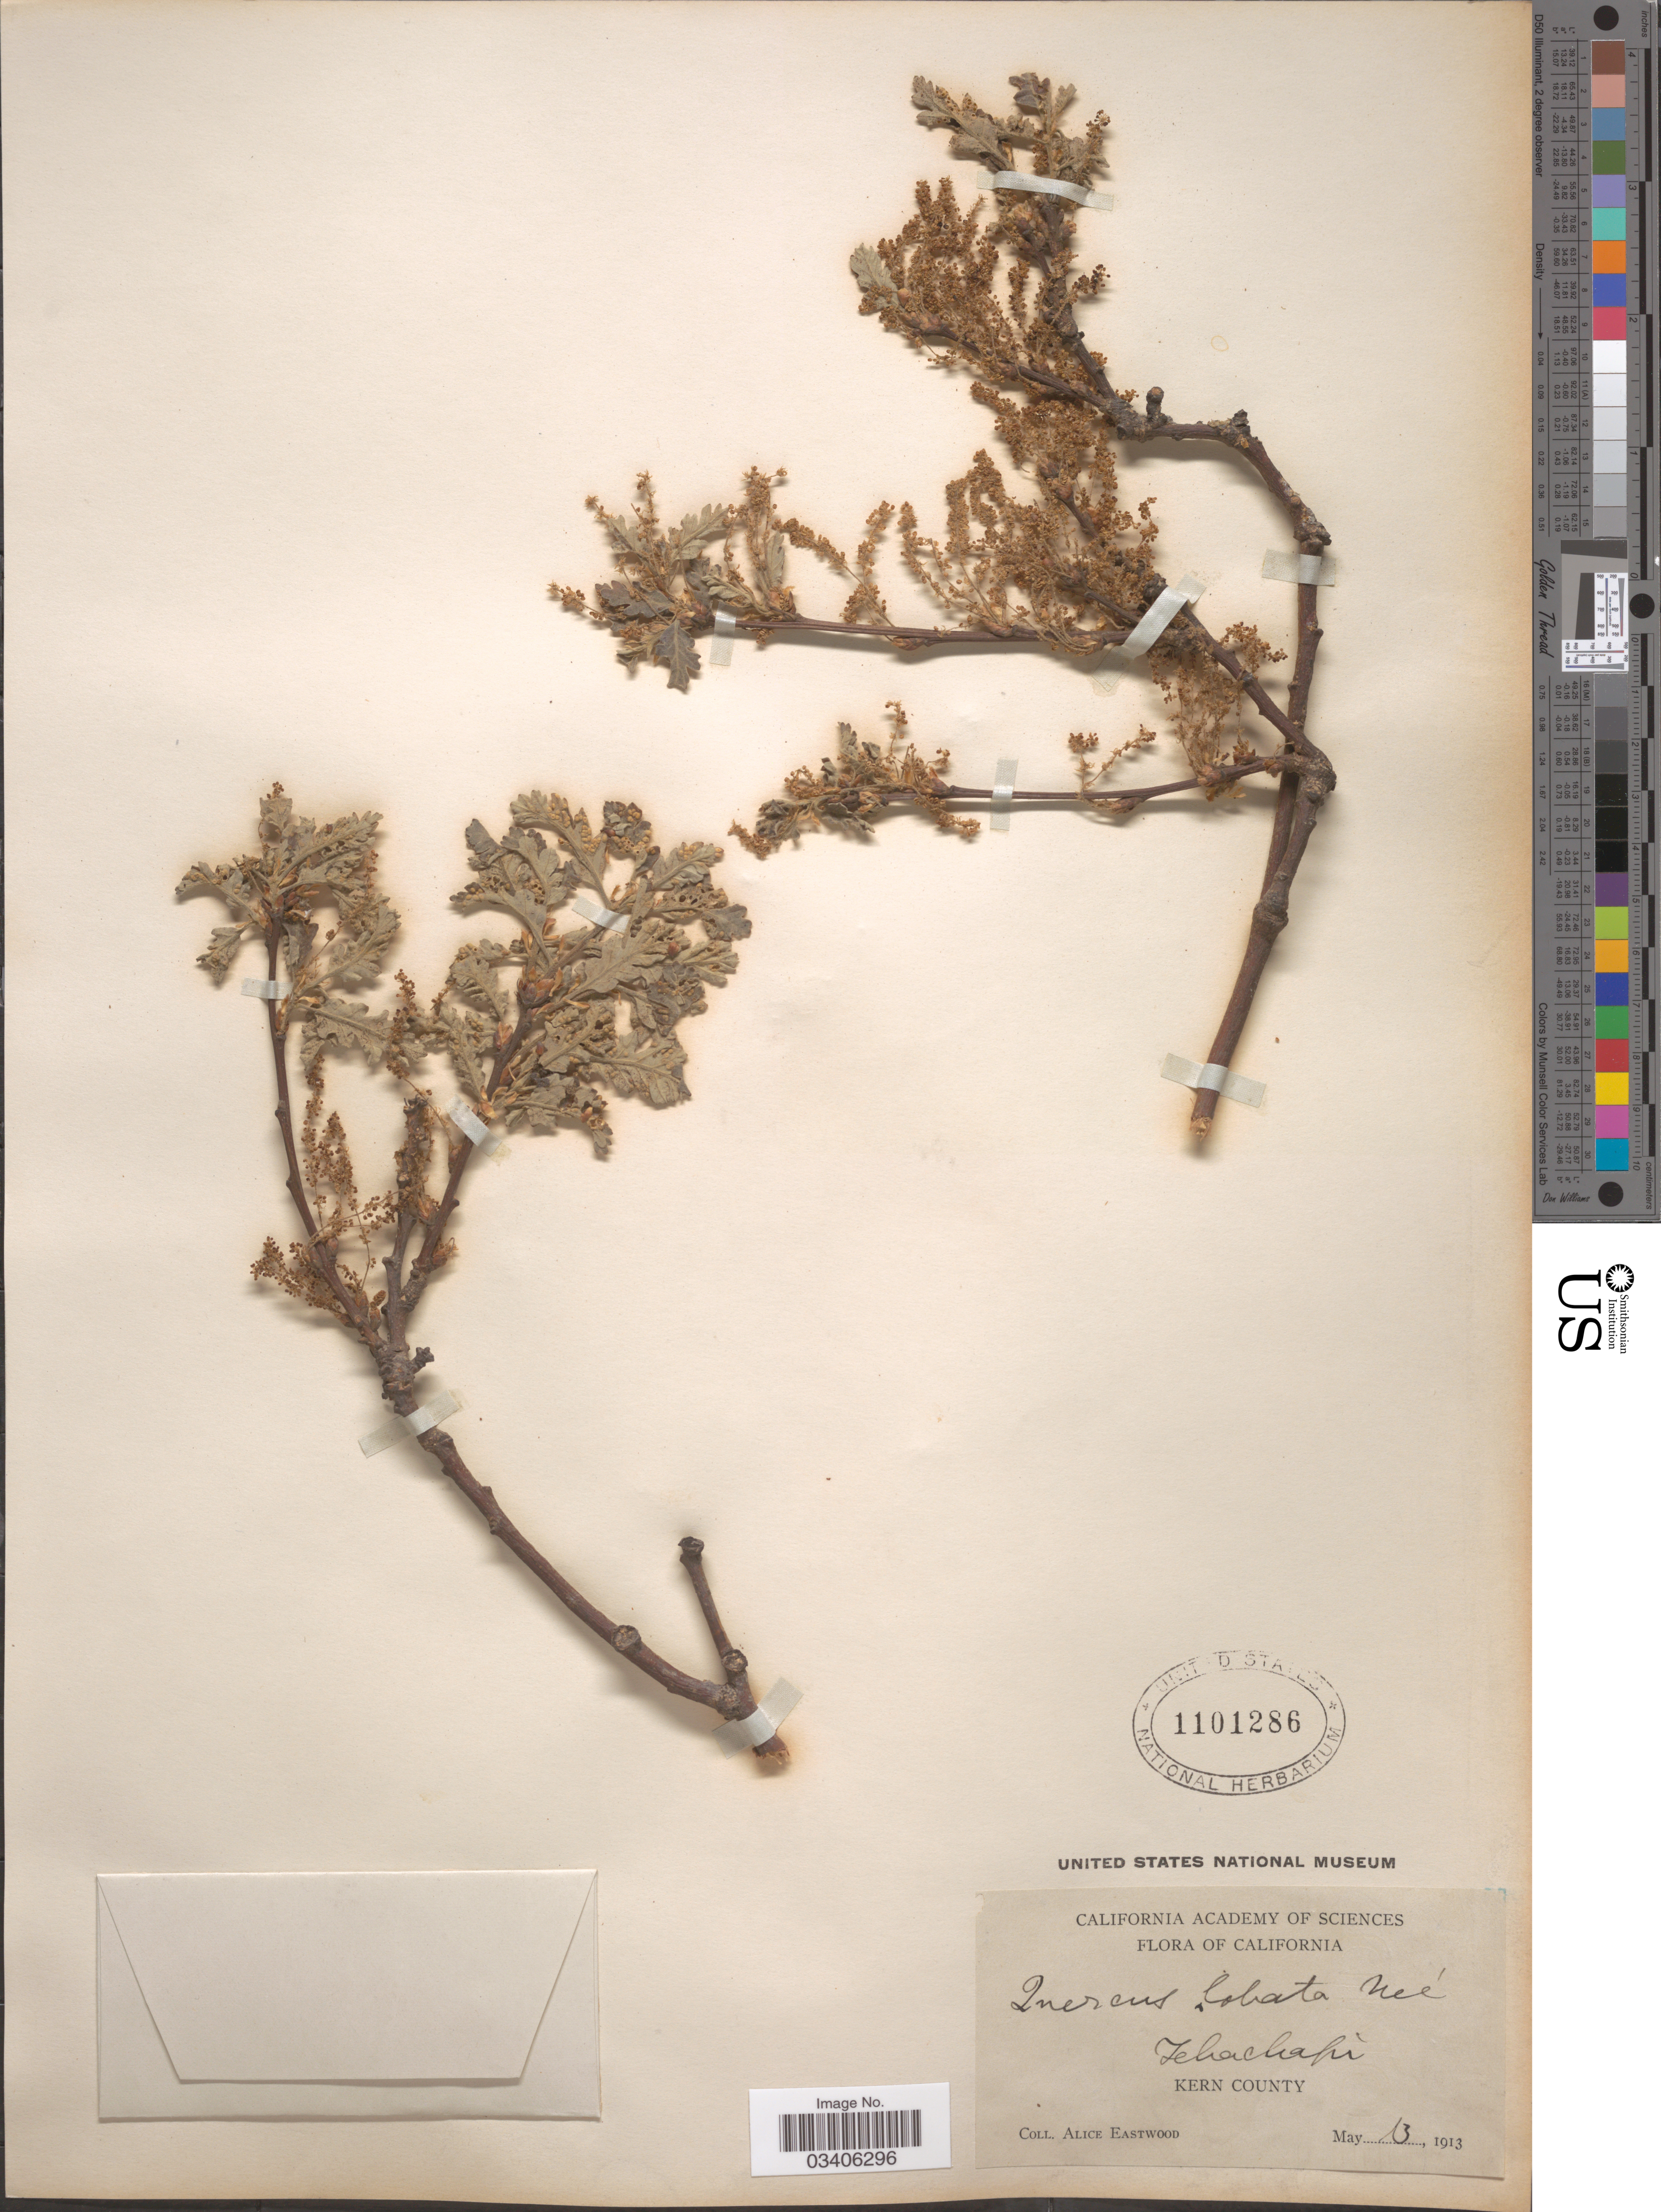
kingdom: Plantae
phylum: Tracheophyta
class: Magnoliopsida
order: Fagales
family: Fagaceae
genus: Quercus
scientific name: Quercus lobata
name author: Née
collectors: A. Eastwood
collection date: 1913-05-13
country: United States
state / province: California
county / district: Kern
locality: Tehachapi. Kern County.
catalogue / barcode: US 1101286